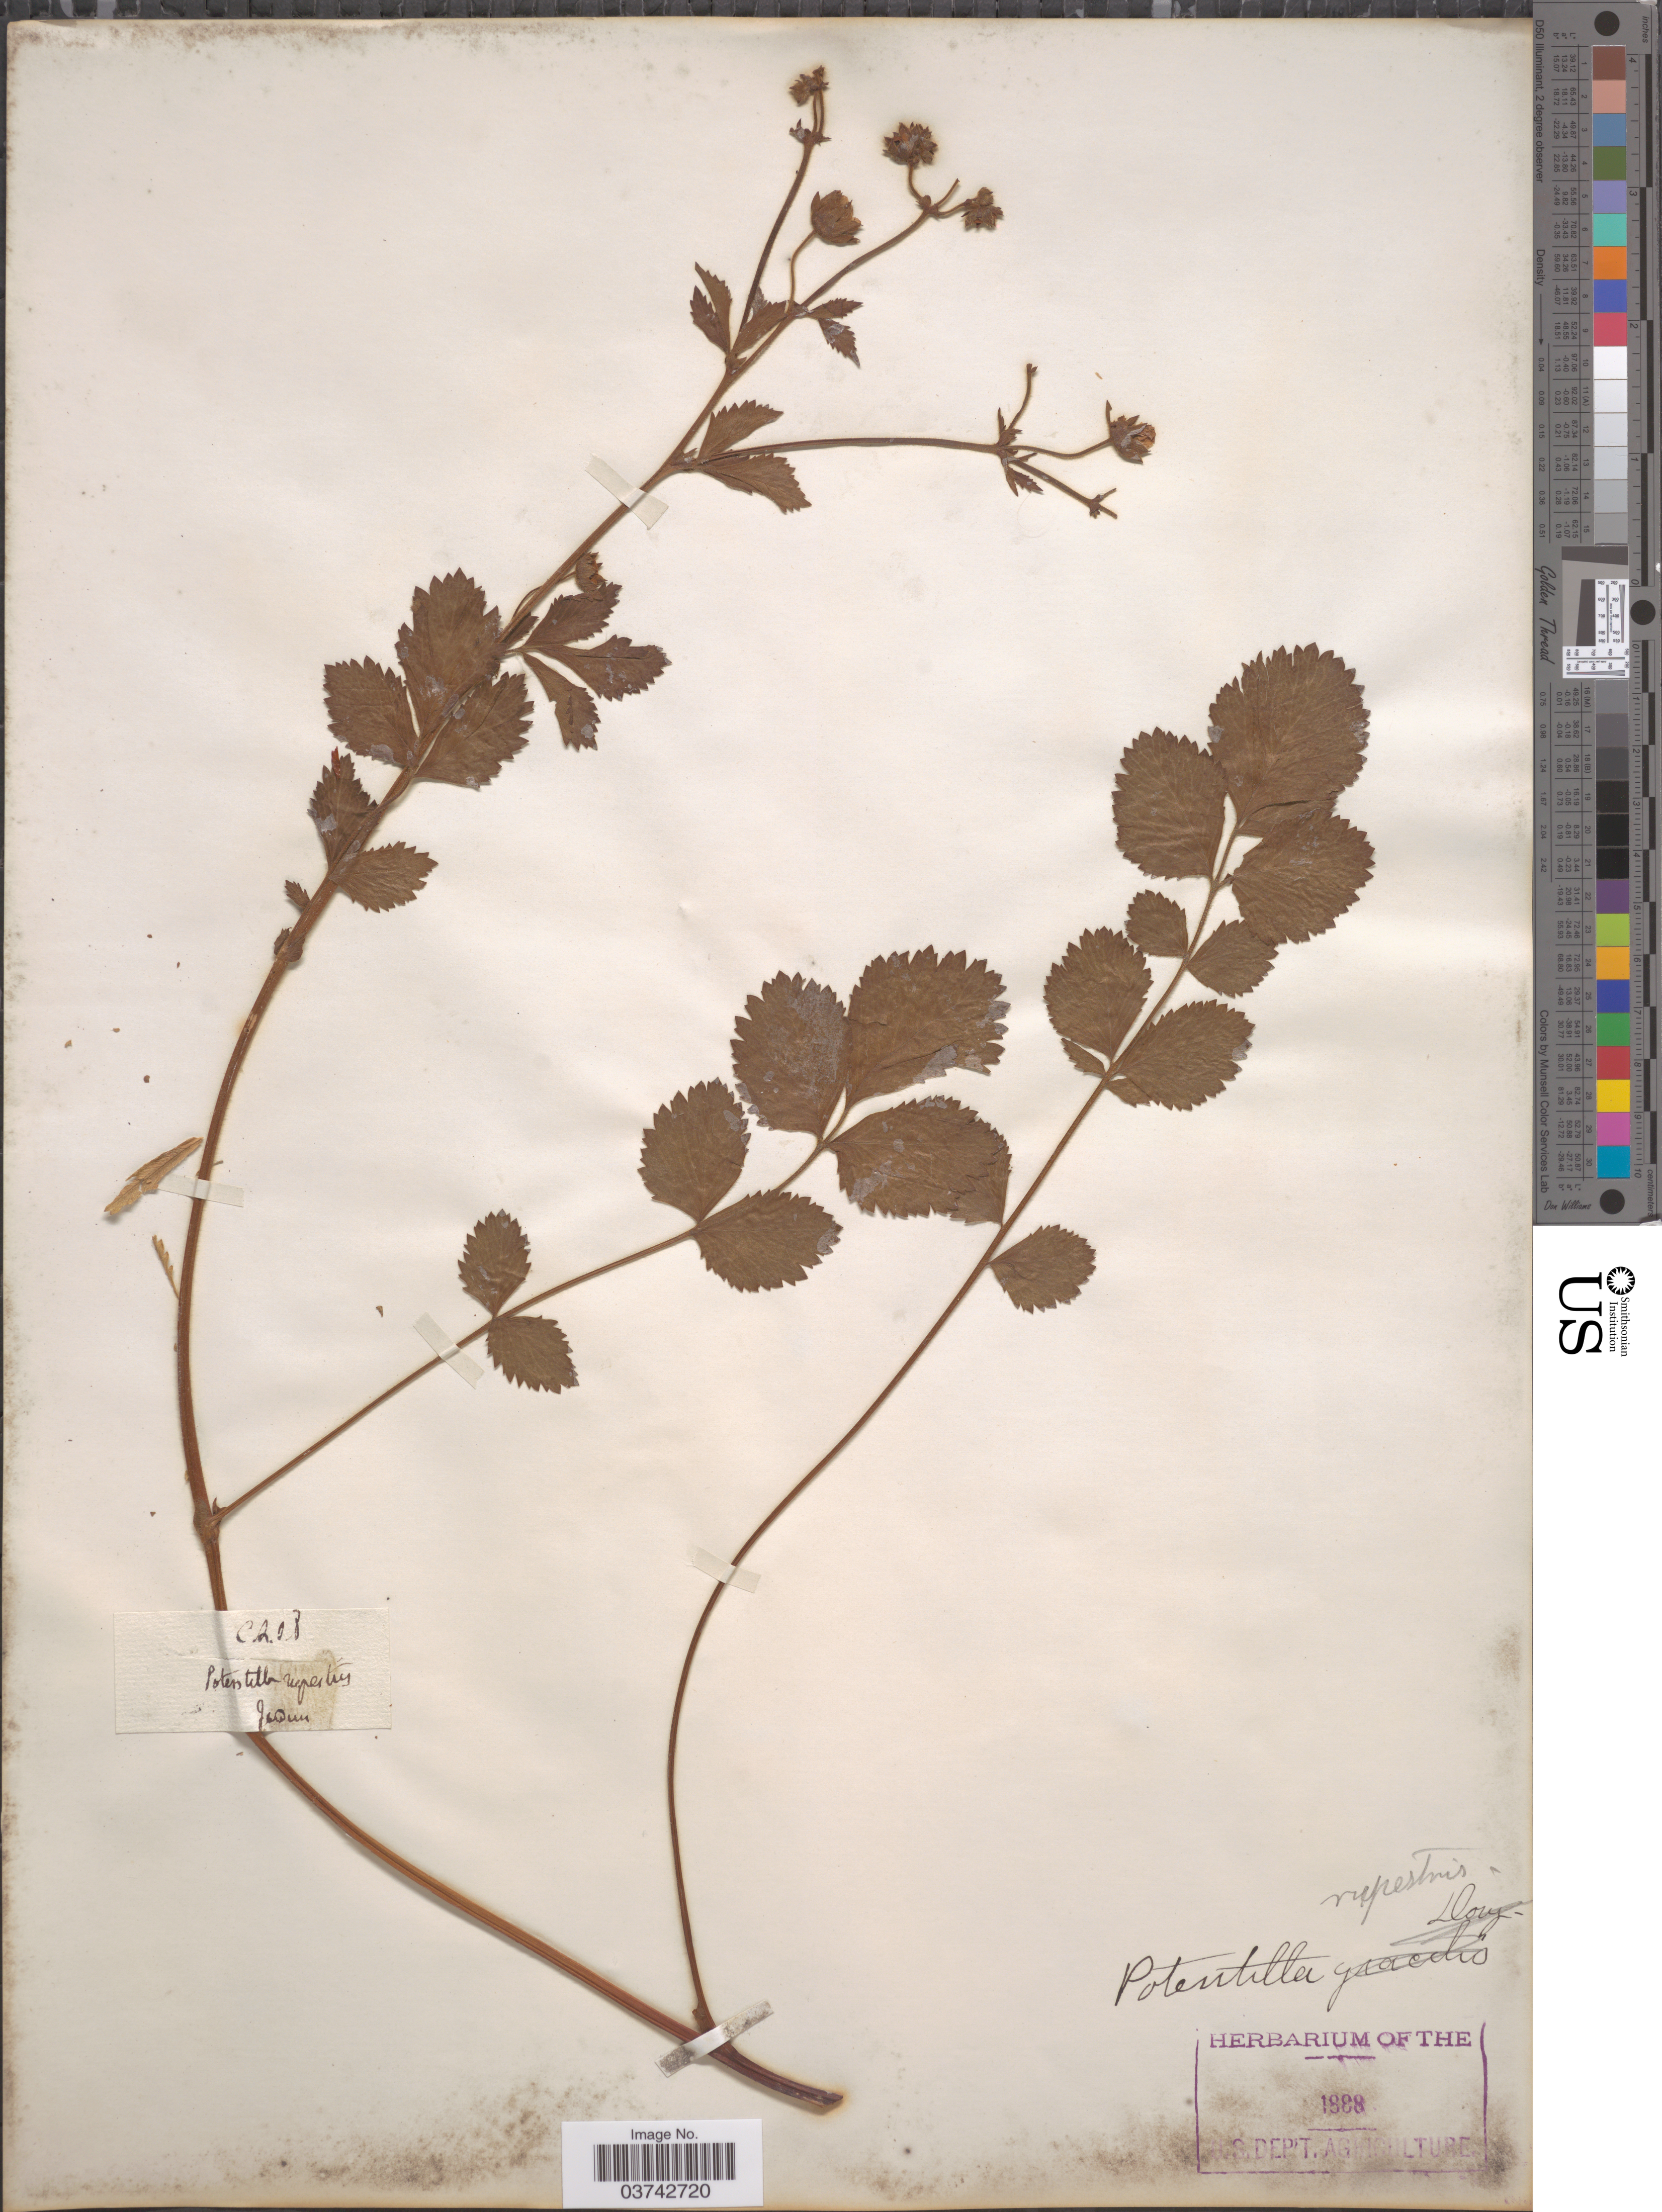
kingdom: Plantae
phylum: Tracheophyta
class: Magnoliopsida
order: Rosales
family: Rosaceae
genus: Drymocallis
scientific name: Drymocallis rupestris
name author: (L.) Soják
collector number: C208